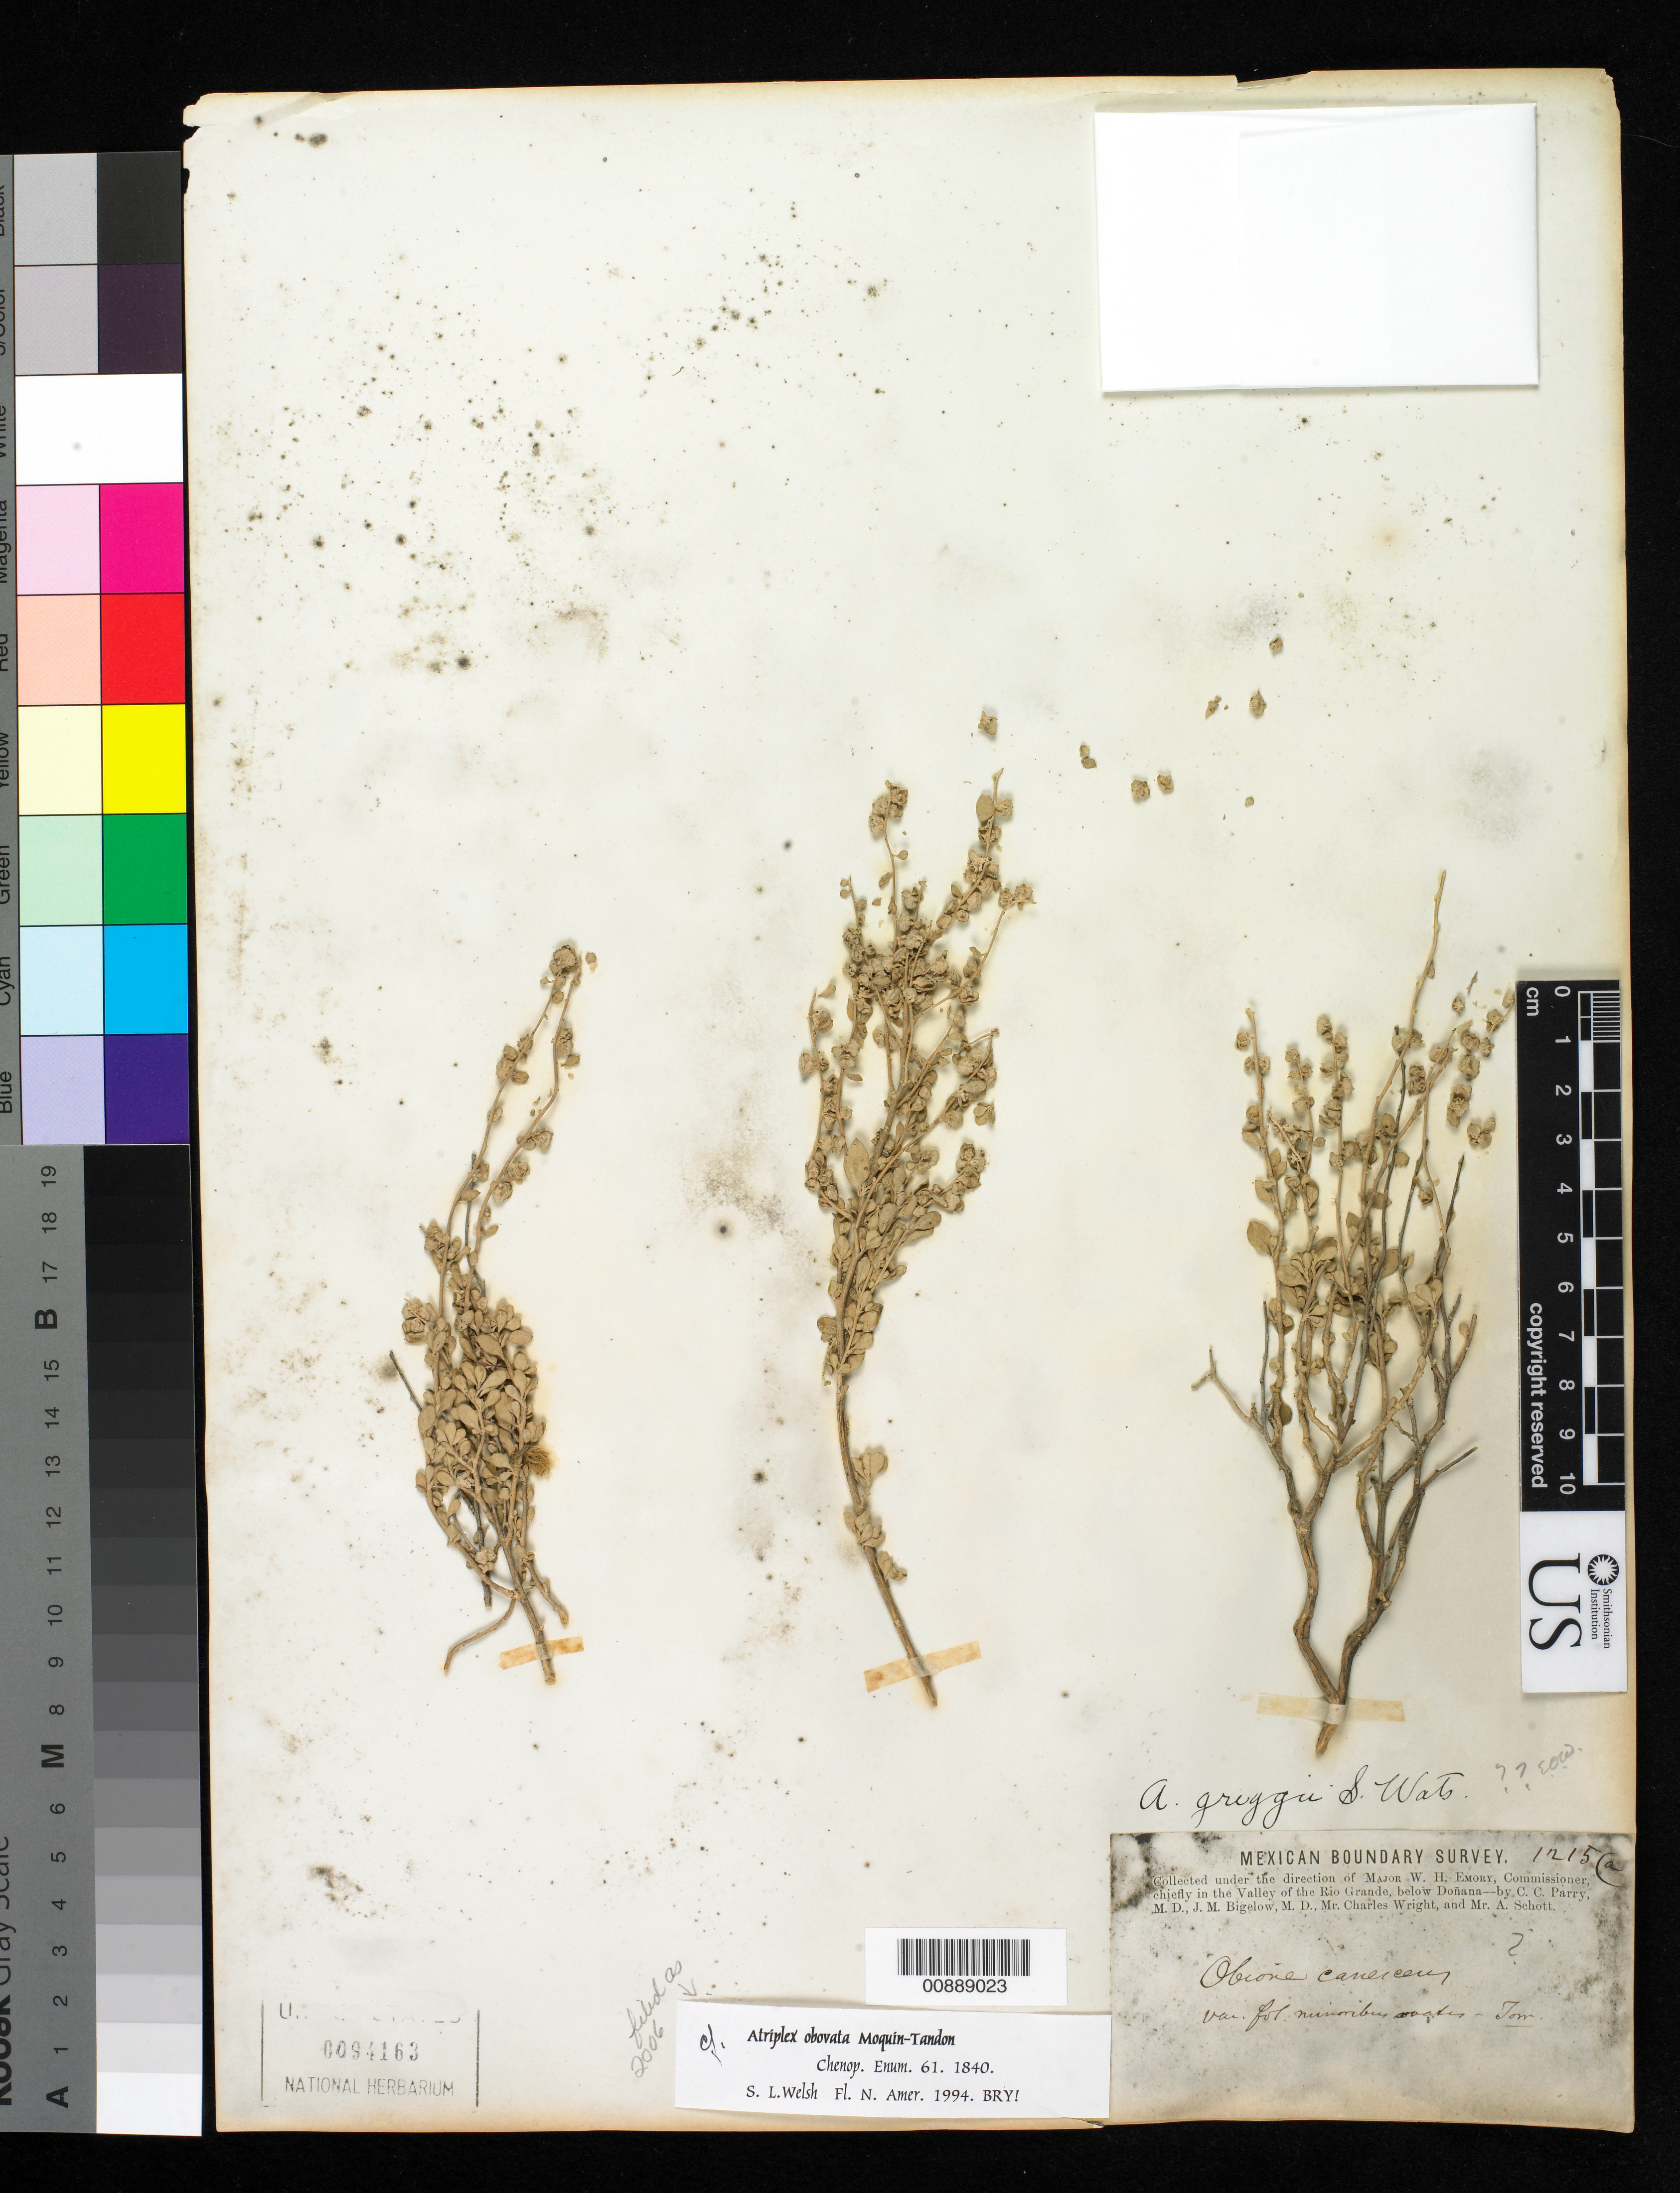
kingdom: Plantae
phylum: Tracheophyta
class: Magnoliopsida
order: Caryophyllales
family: Amaranthaceae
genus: Atriplex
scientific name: Atriplex obovata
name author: Moq.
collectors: C. C. Parry, J. M. Bigelow, C. Wright & A. C. V. Schott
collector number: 1215 (a)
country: United States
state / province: New Mexico / Texas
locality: Valley of the Rio Grande, below Doñana.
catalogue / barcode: US 94163